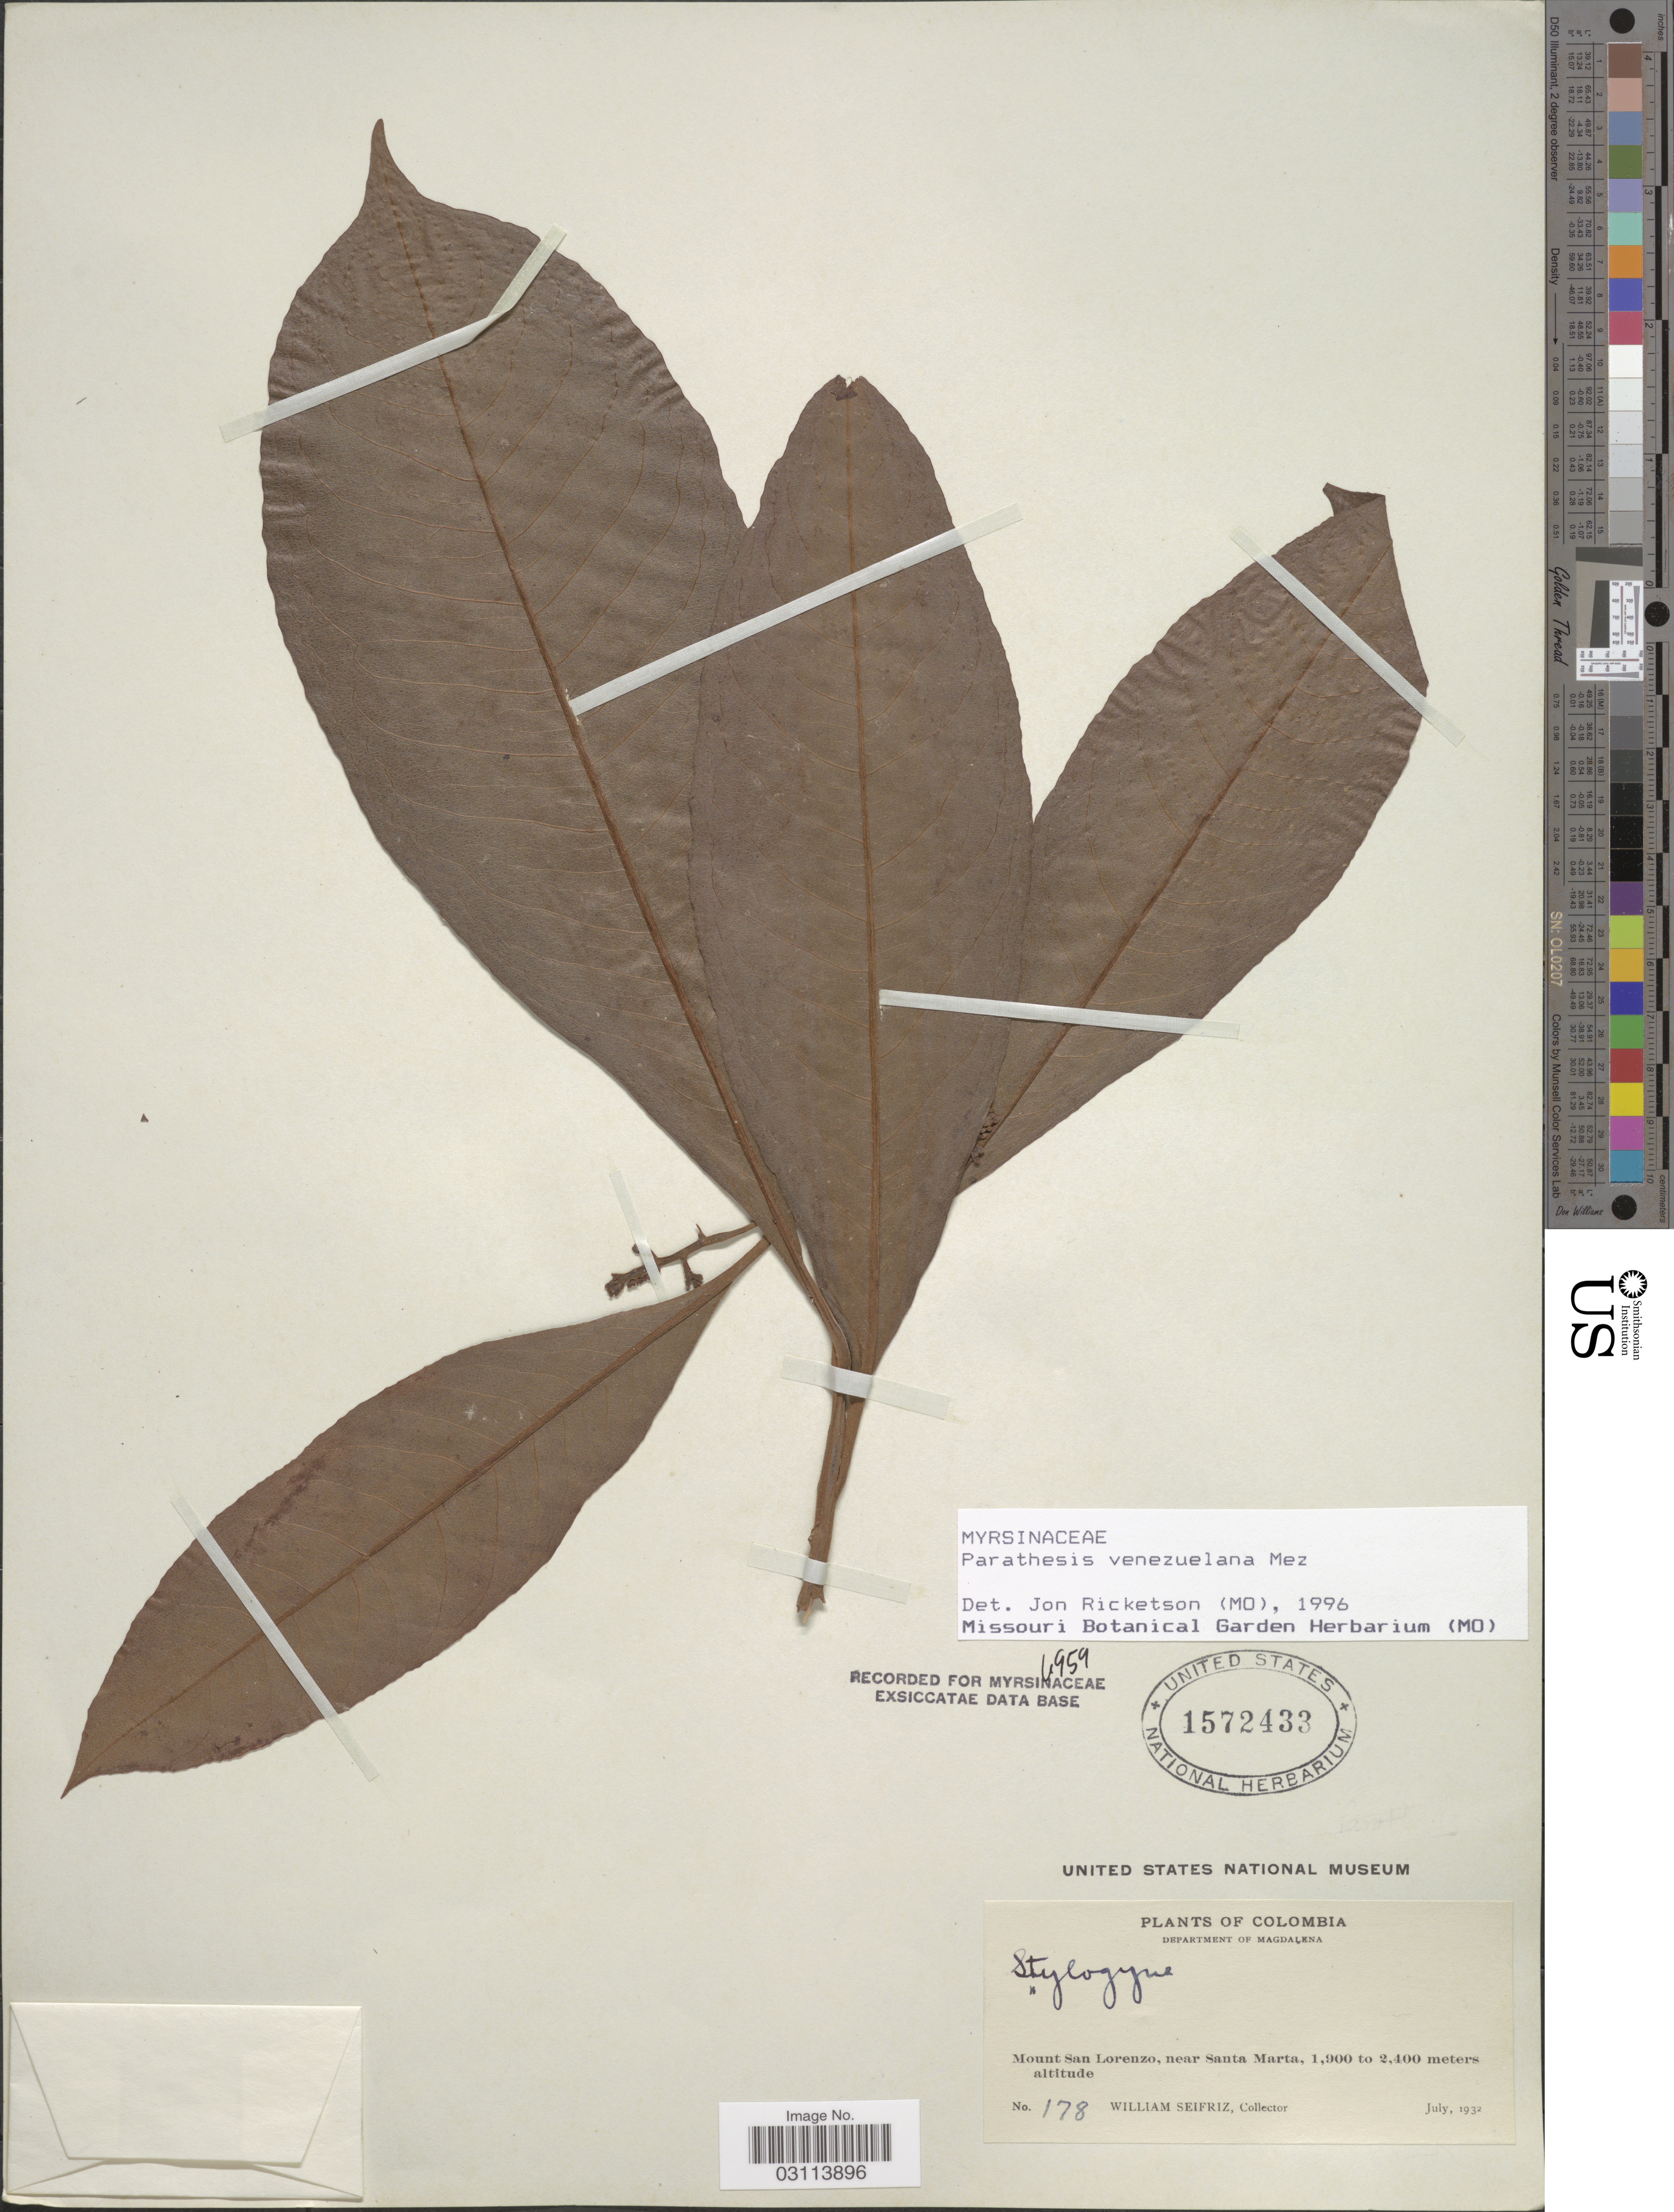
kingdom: Plantae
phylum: Tracheophyta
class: Magnoliopsida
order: Ericales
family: Primulaceae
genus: Parathesis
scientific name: Parathesis venezuelana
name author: Mez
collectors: W. Seifriz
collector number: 178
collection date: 1932-07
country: Colombia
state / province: Magdalena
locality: Department of Magdalena. Mount San Lorenzo, near Santa Marta.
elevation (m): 1900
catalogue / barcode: US 1572433